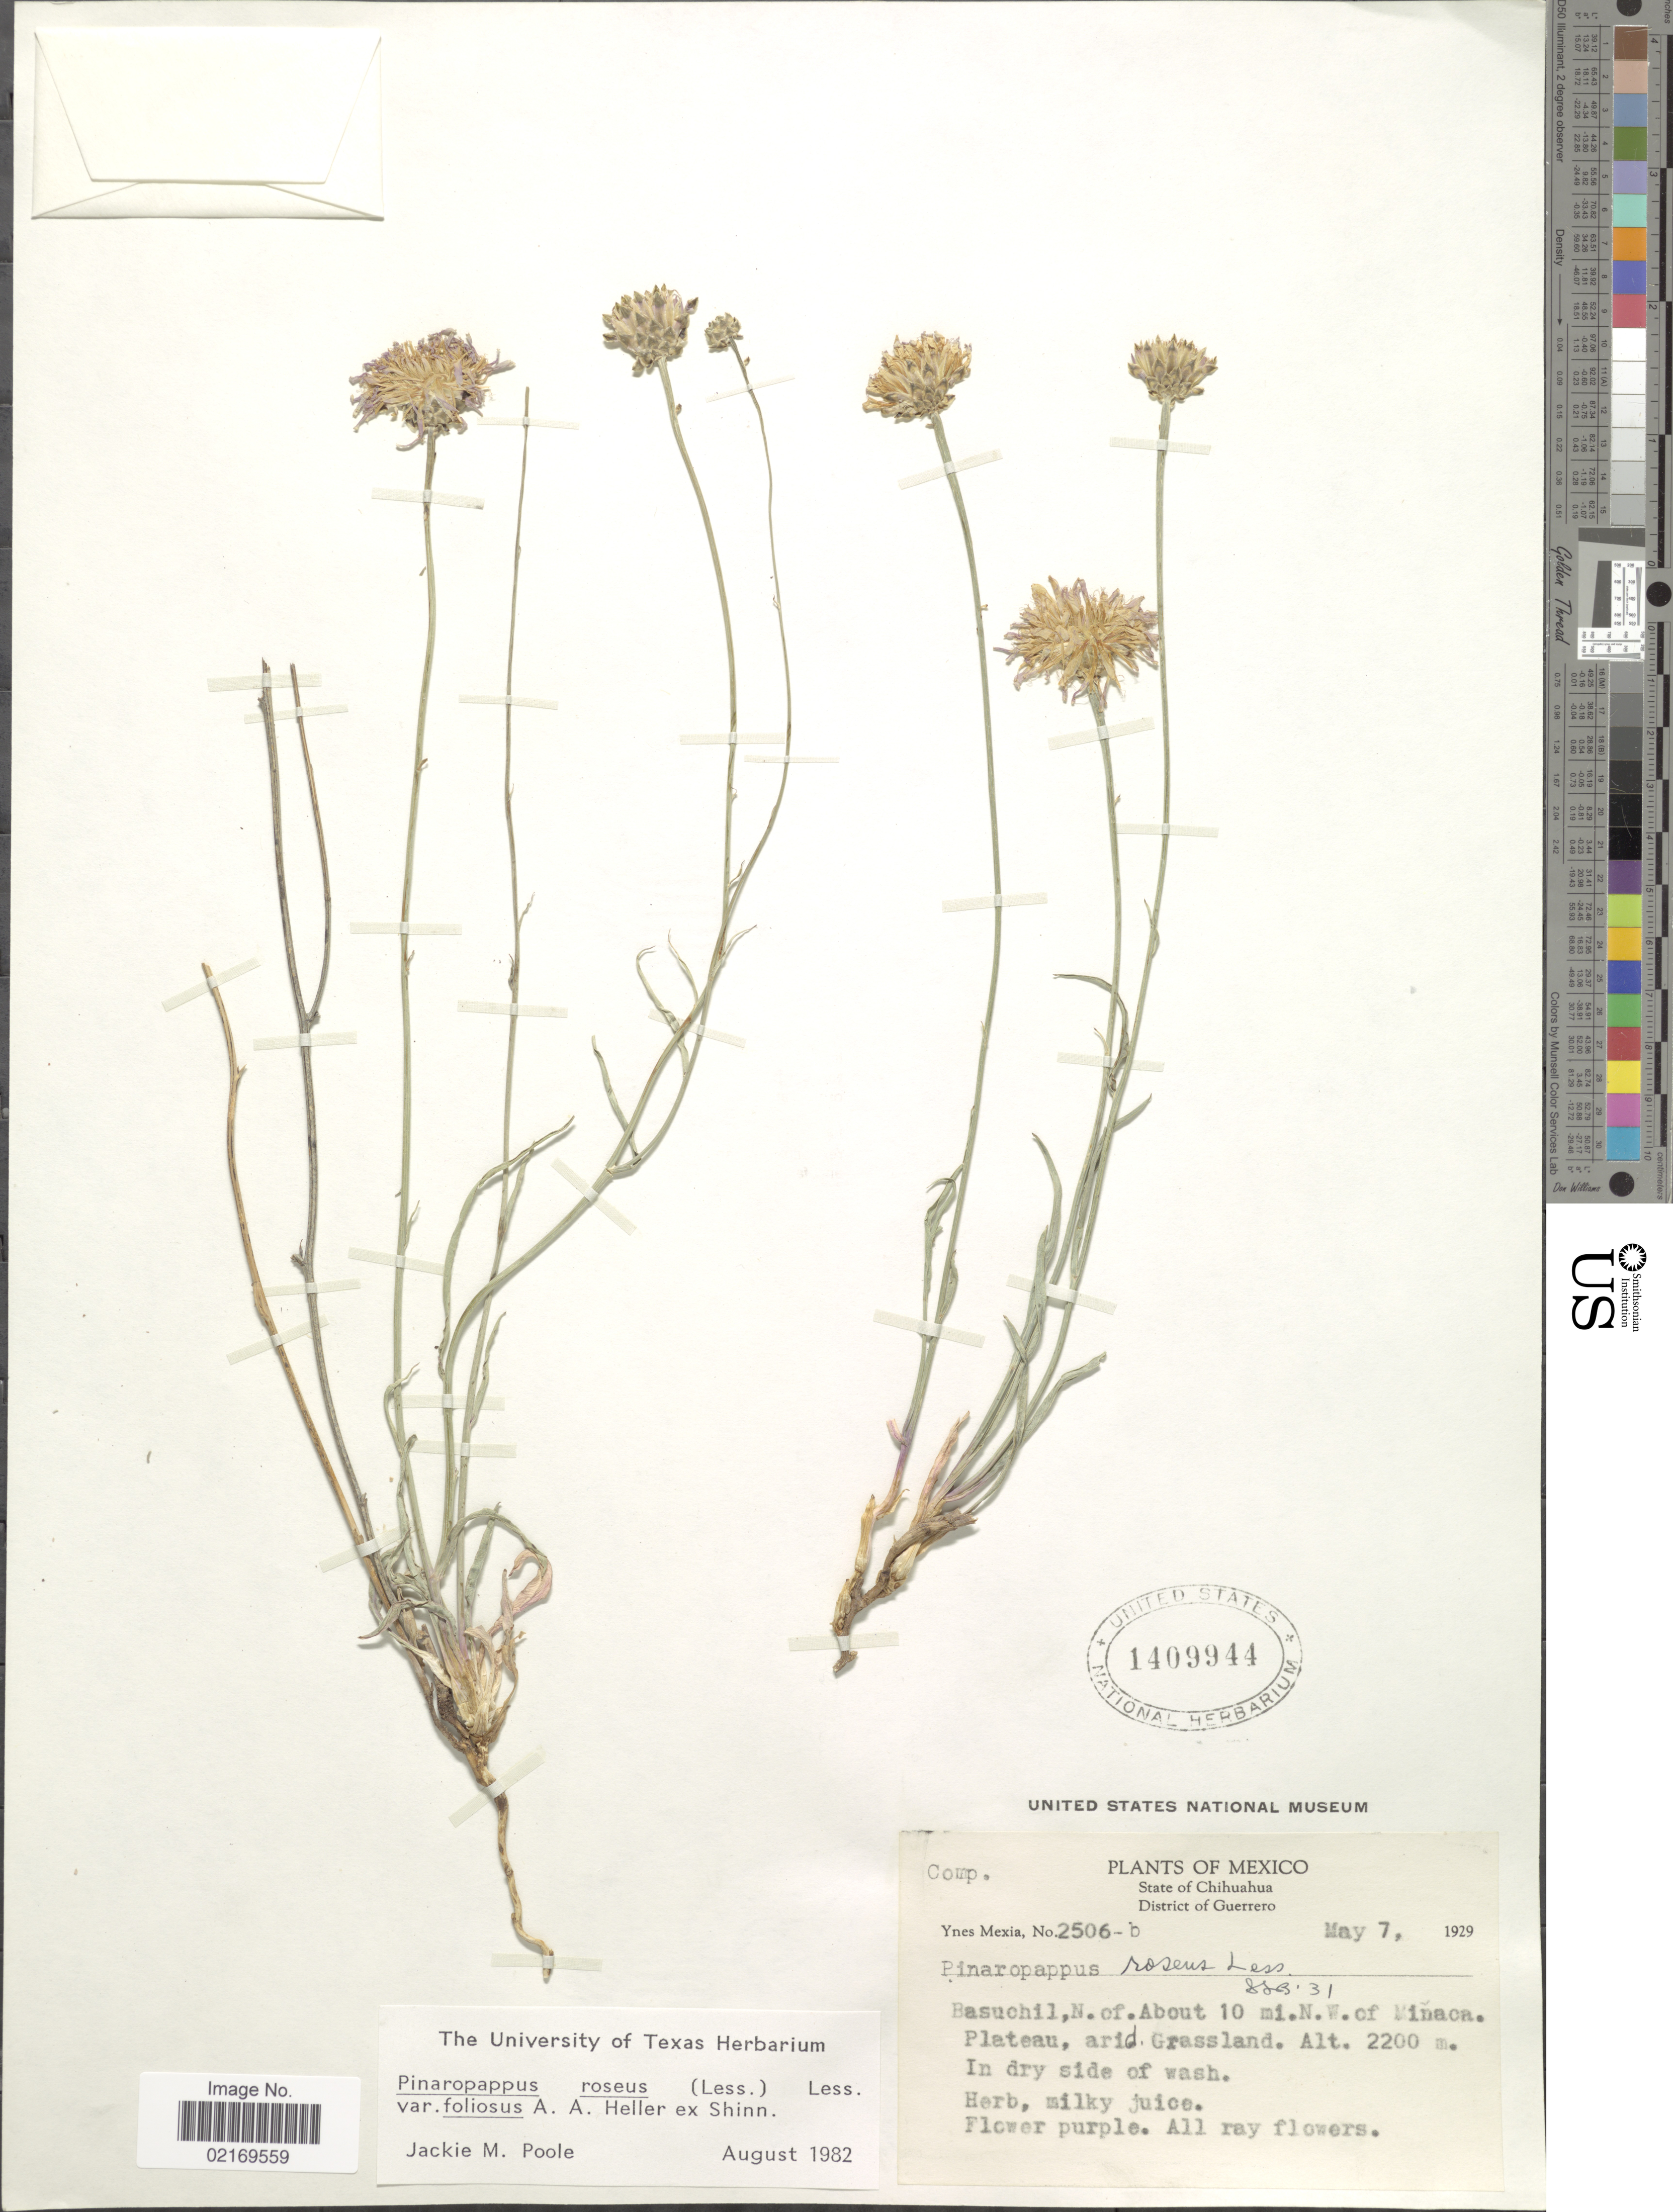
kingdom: Plantae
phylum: Tracheophyta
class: Magnoliopsida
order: Asterales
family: Asteraceae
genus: Pinaropappus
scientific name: Pinaropappus roseus var. foliosus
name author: Shinners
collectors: Y. Mexia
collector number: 2506-b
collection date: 1929-05-07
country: Mexico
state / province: Chihuahua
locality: District Guerrero, Basuchil, N. of About 10 mi. N.W. of Minaca, Plateau, arid.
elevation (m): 2200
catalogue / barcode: US 1409944